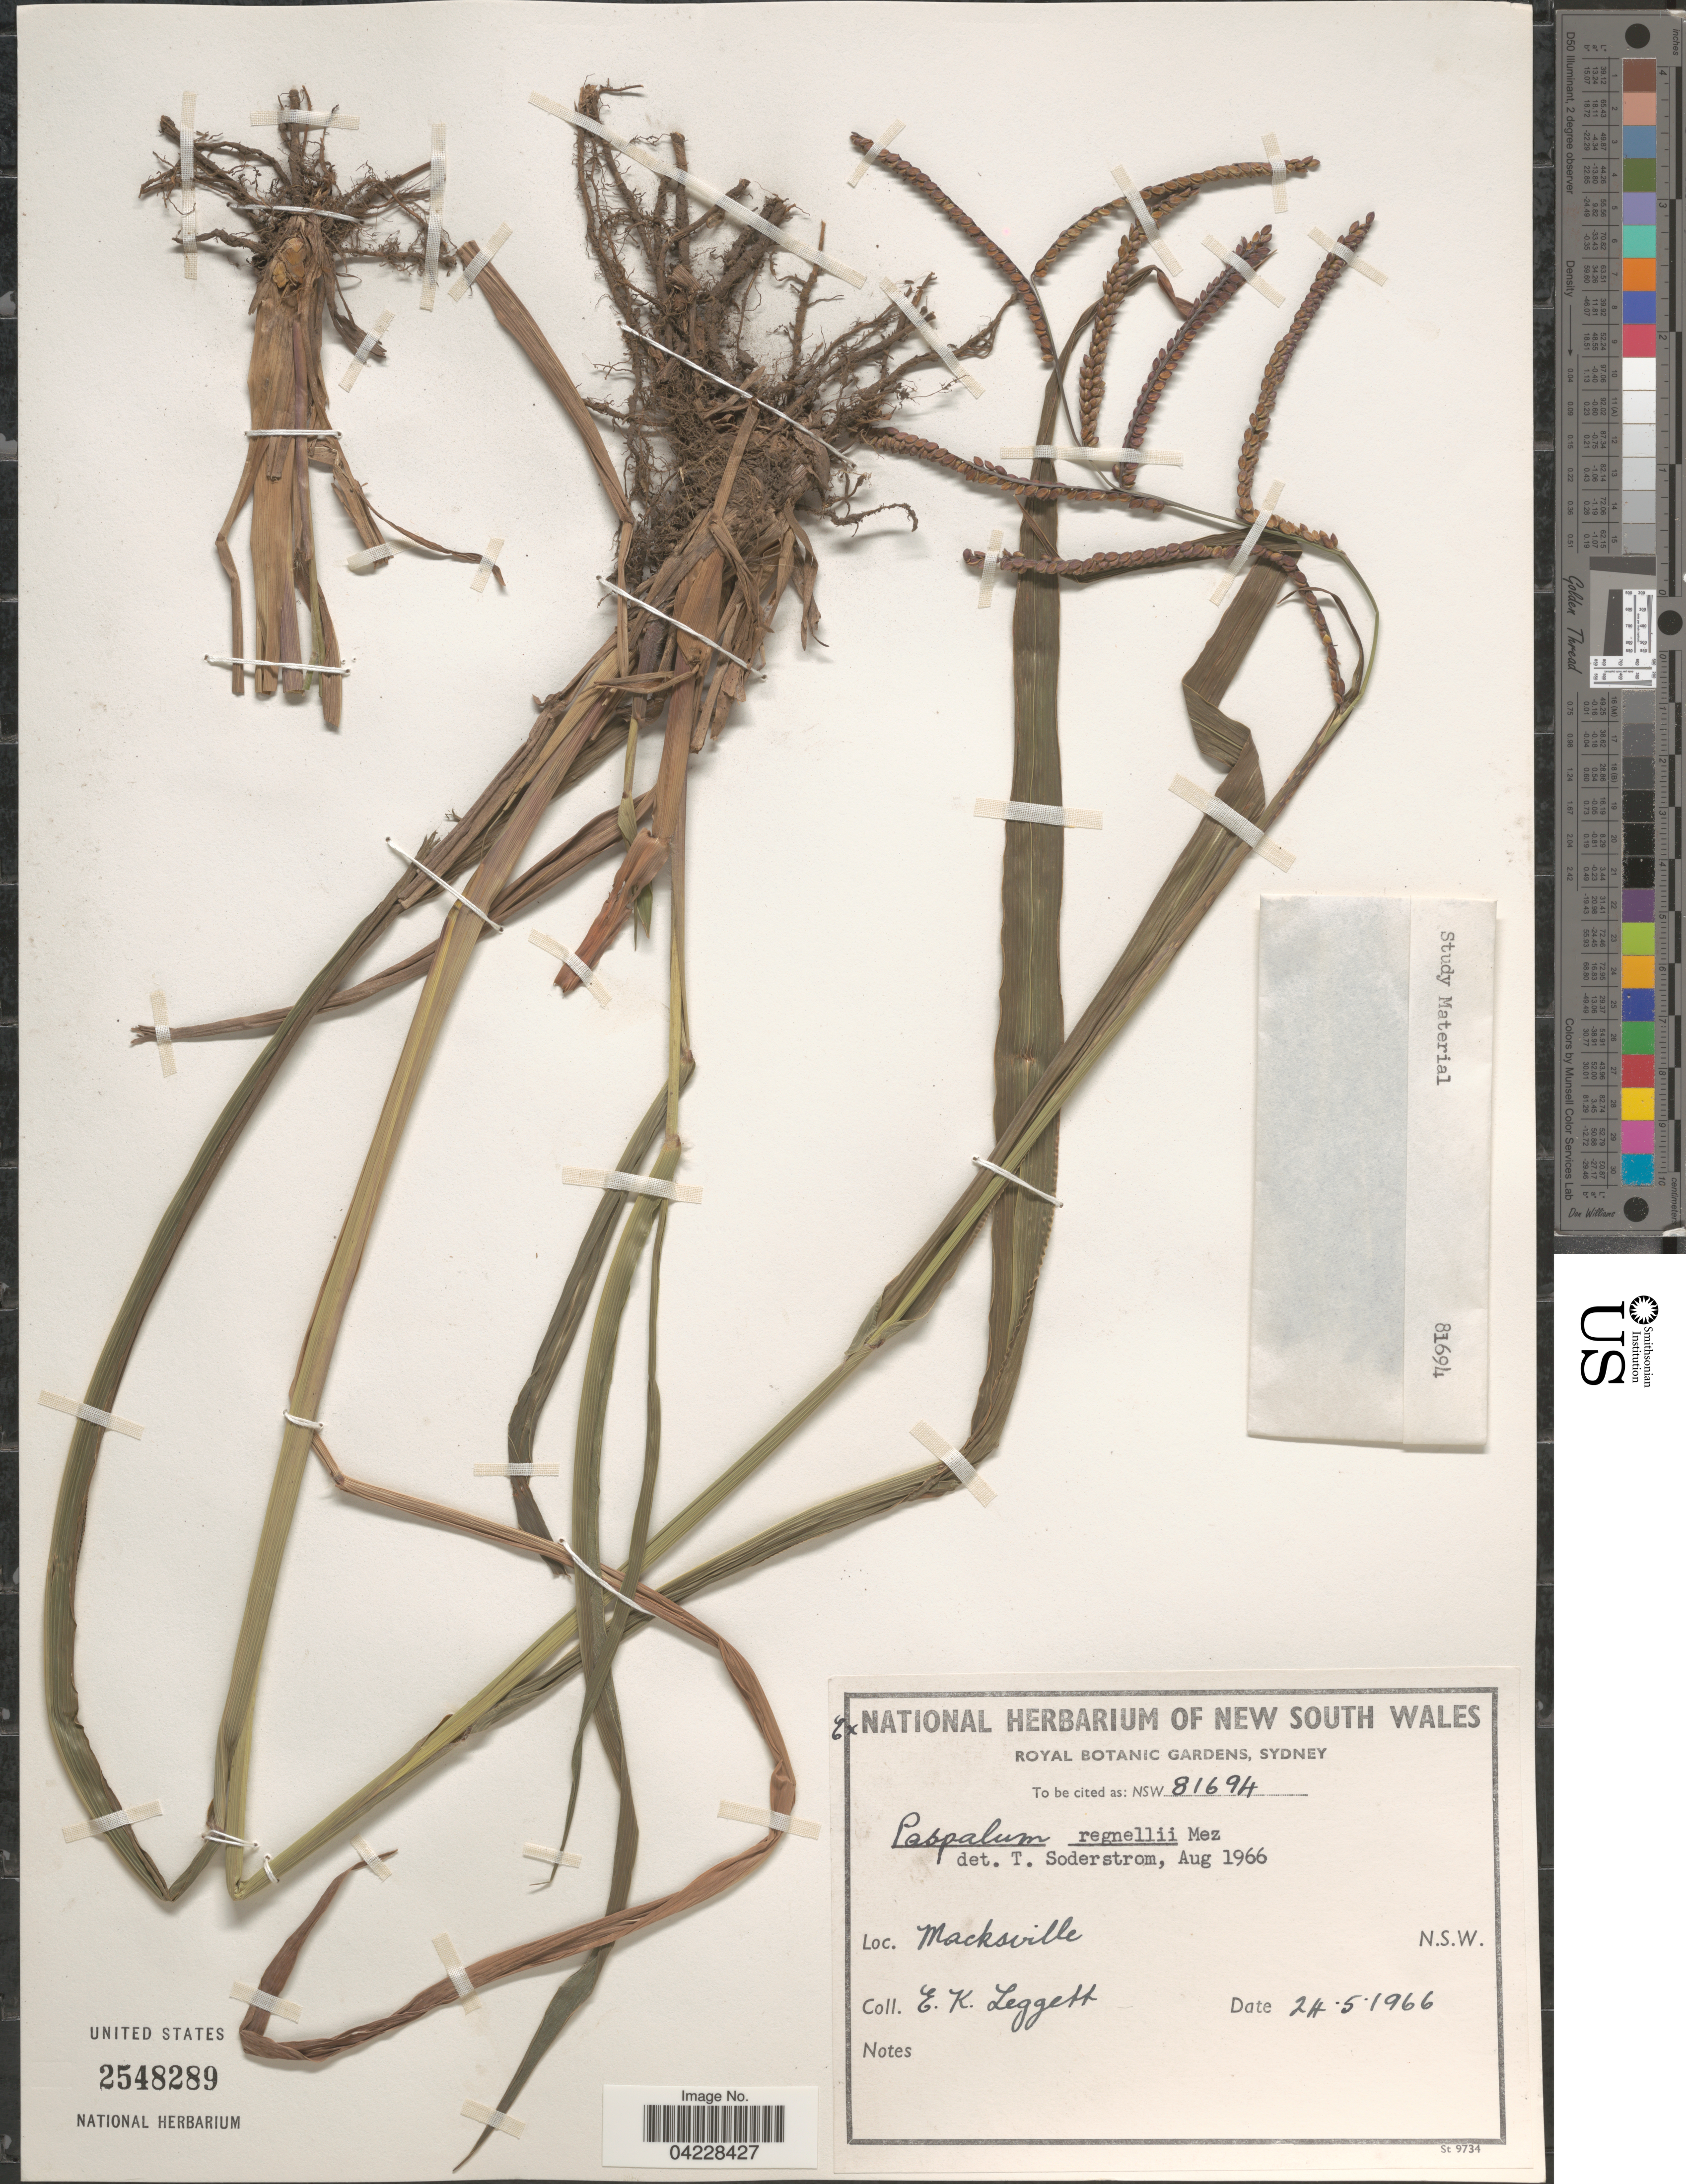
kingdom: Plantae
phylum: Tracheophyta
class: Liliopsida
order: Poales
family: Poaceae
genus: Paspalum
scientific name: Paspalum regnellii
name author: Mez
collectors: E. Leggett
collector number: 81694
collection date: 1966-05-24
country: Australia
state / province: New South Wales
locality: Macksville. N.S.W.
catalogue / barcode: US 2548289